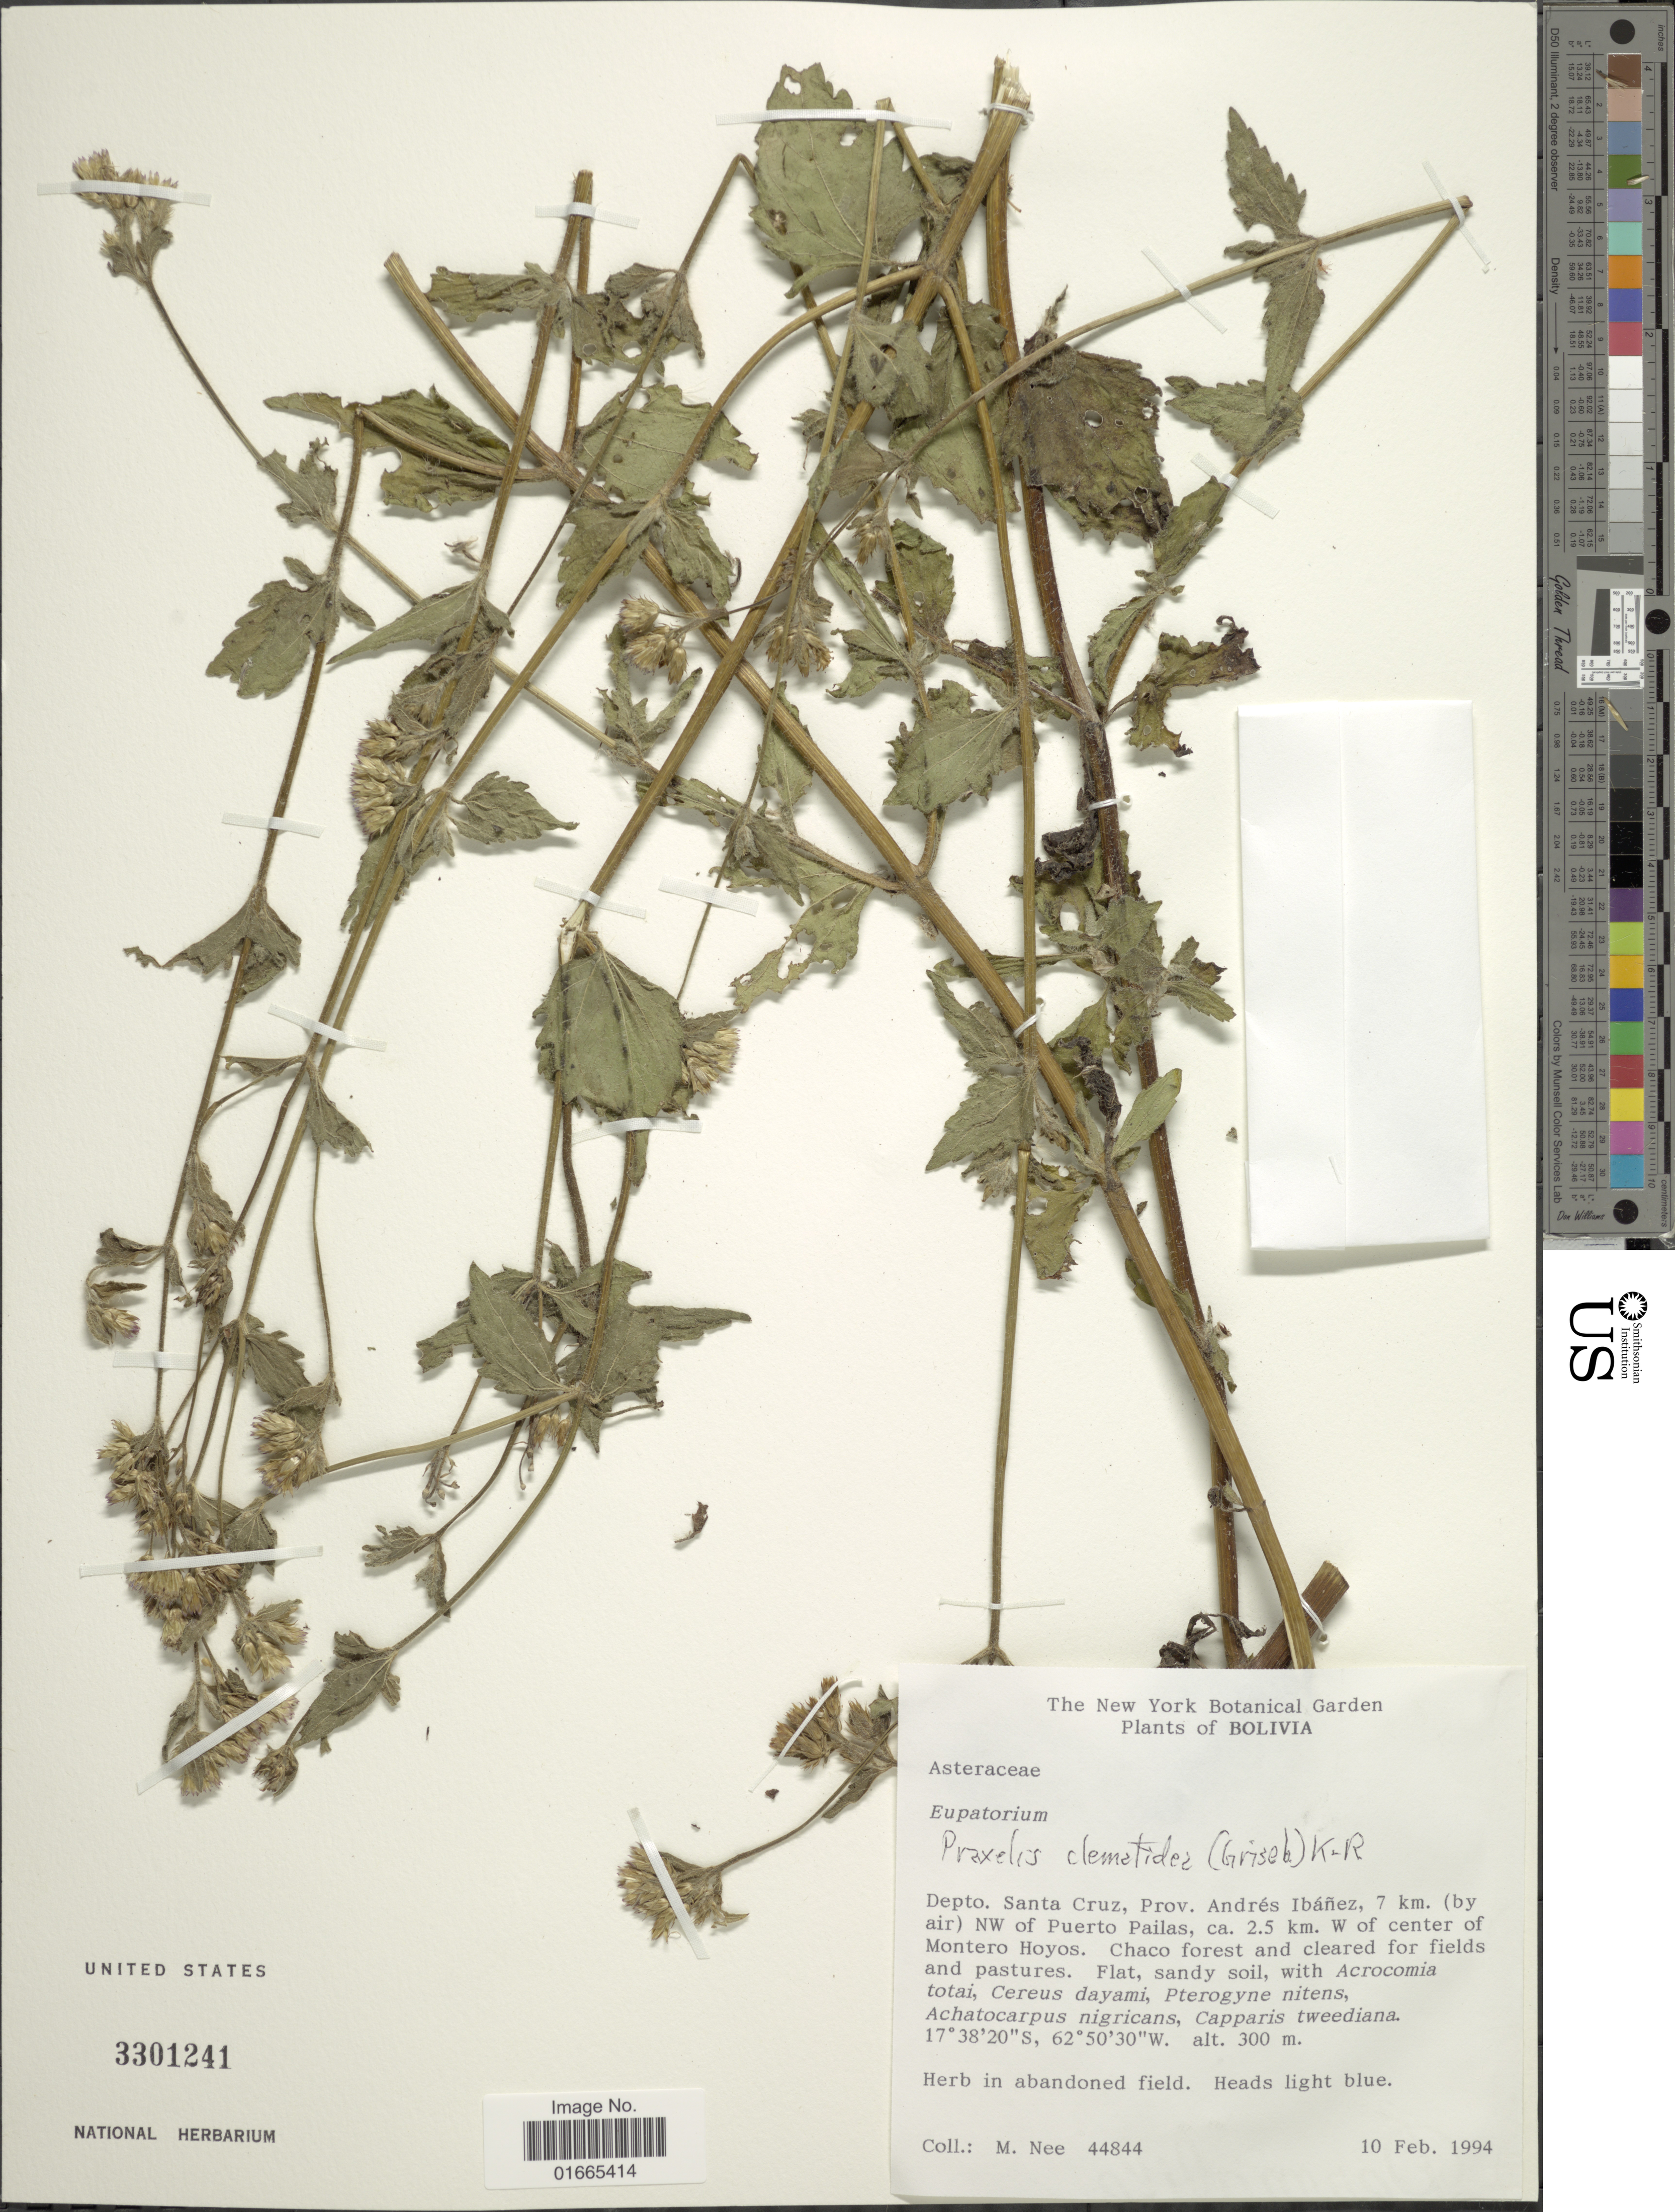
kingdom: Plantae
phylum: Tracheophyta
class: Magnoliopsida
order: Asterales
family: Asteraceae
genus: Praxelis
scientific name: Praxelis clematidea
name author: (Griseb.) R.M. King & H. Rob.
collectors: M. Nee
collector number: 44844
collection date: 1994-02-10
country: Bolivia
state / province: Santa Cruz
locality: Depto. Santa Cruz, Prov. Andrés Ibáñez, 7 km. (by air) NW of Puerto Pailas, ca. 2.5 km. W of center of Montero Hoyos.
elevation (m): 300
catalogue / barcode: US 3301241